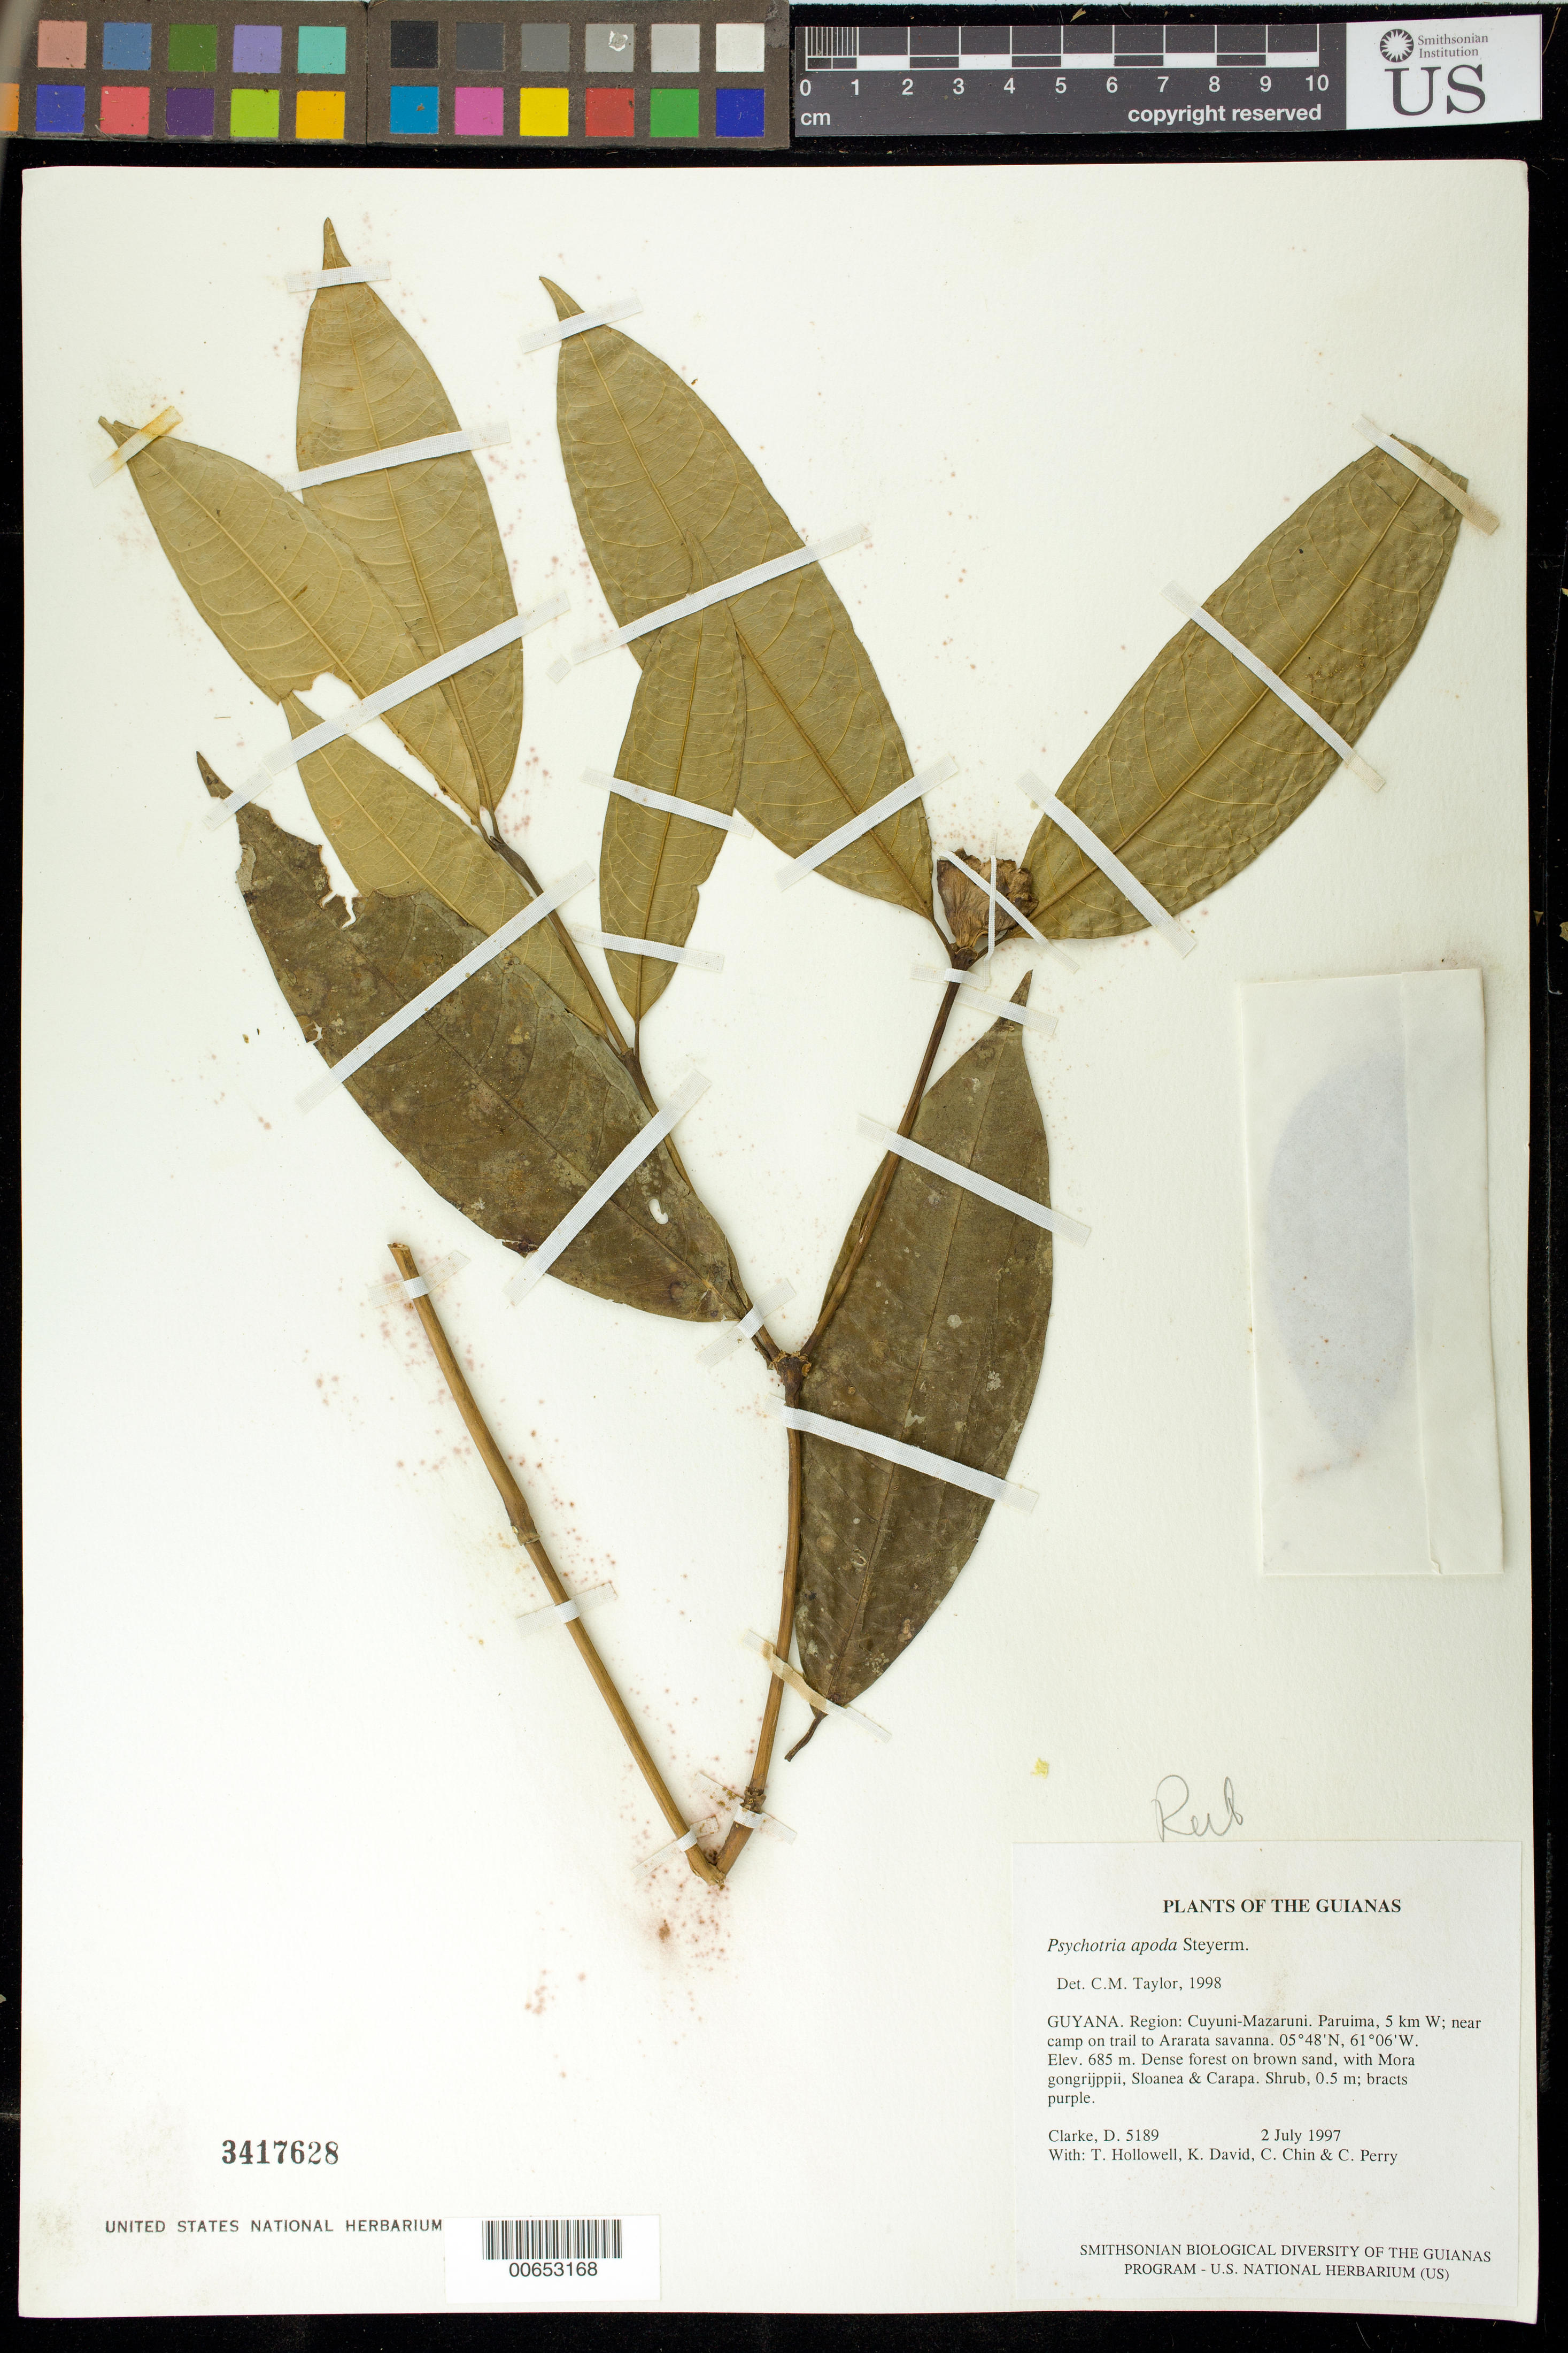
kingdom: Plantae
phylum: Tracheophyta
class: Magnoliopsida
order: Gentianales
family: Rubiaceae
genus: Palicourea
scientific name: Palicourea apoda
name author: (Steyerm.) Delprete & J.H. Kirkbr.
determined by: Kirkbride, J. H., Jr.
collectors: H. D. Clarke, T. Hollowell, K. David, C. Chin & C. Perry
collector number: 5189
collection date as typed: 2 July 1997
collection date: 1997-07-02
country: Guyana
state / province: Cuyuni-Mazaruni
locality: Paruima, 5 km W; near camp on trail to Ararata savanna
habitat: Dense forest on brown sand, with Mora gongrijppii, Sloanea & Carapa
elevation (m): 685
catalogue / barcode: US 3417628